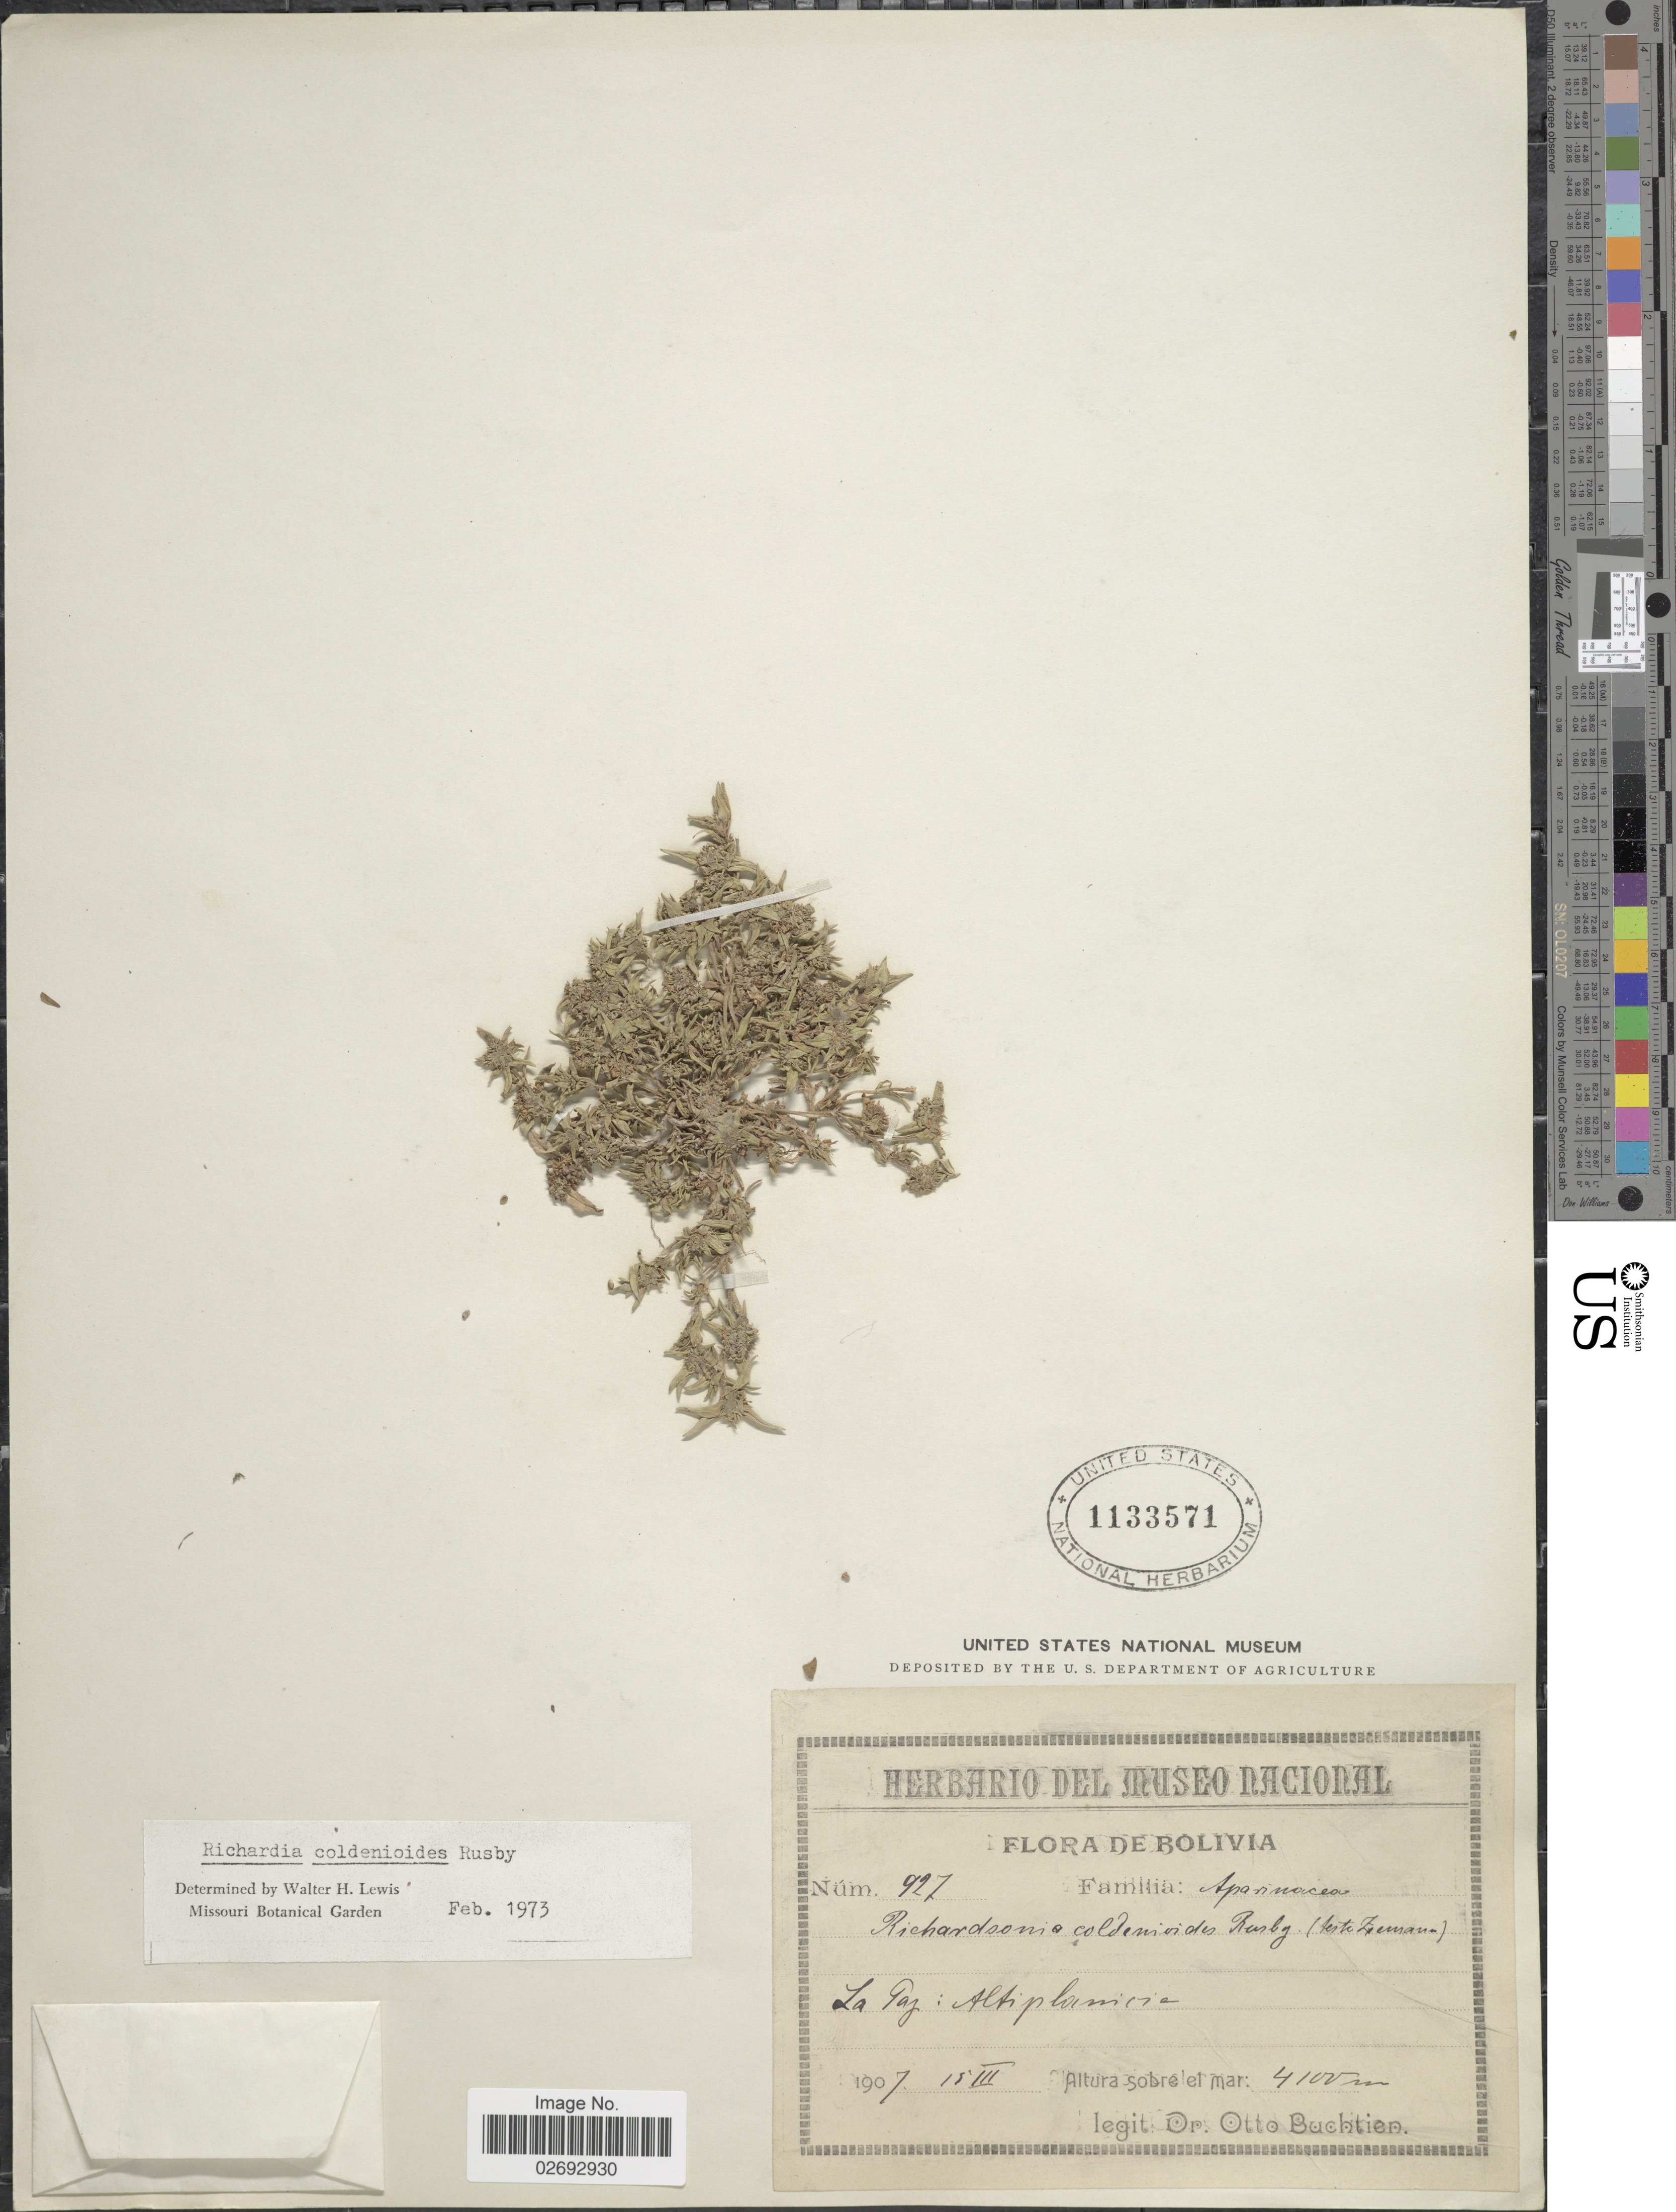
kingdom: Plantae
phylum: Tracheophyta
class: Magnoliopsida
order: Gentianales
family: Rubiaceae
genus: Richardia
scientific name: Richardia coldenioides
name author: Rusby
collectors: O. Buchtien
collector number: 927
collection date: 1907-03-15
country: Bolivia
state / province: La Paz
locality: Altiplanicie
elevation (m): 4100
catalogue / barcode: US 1133571